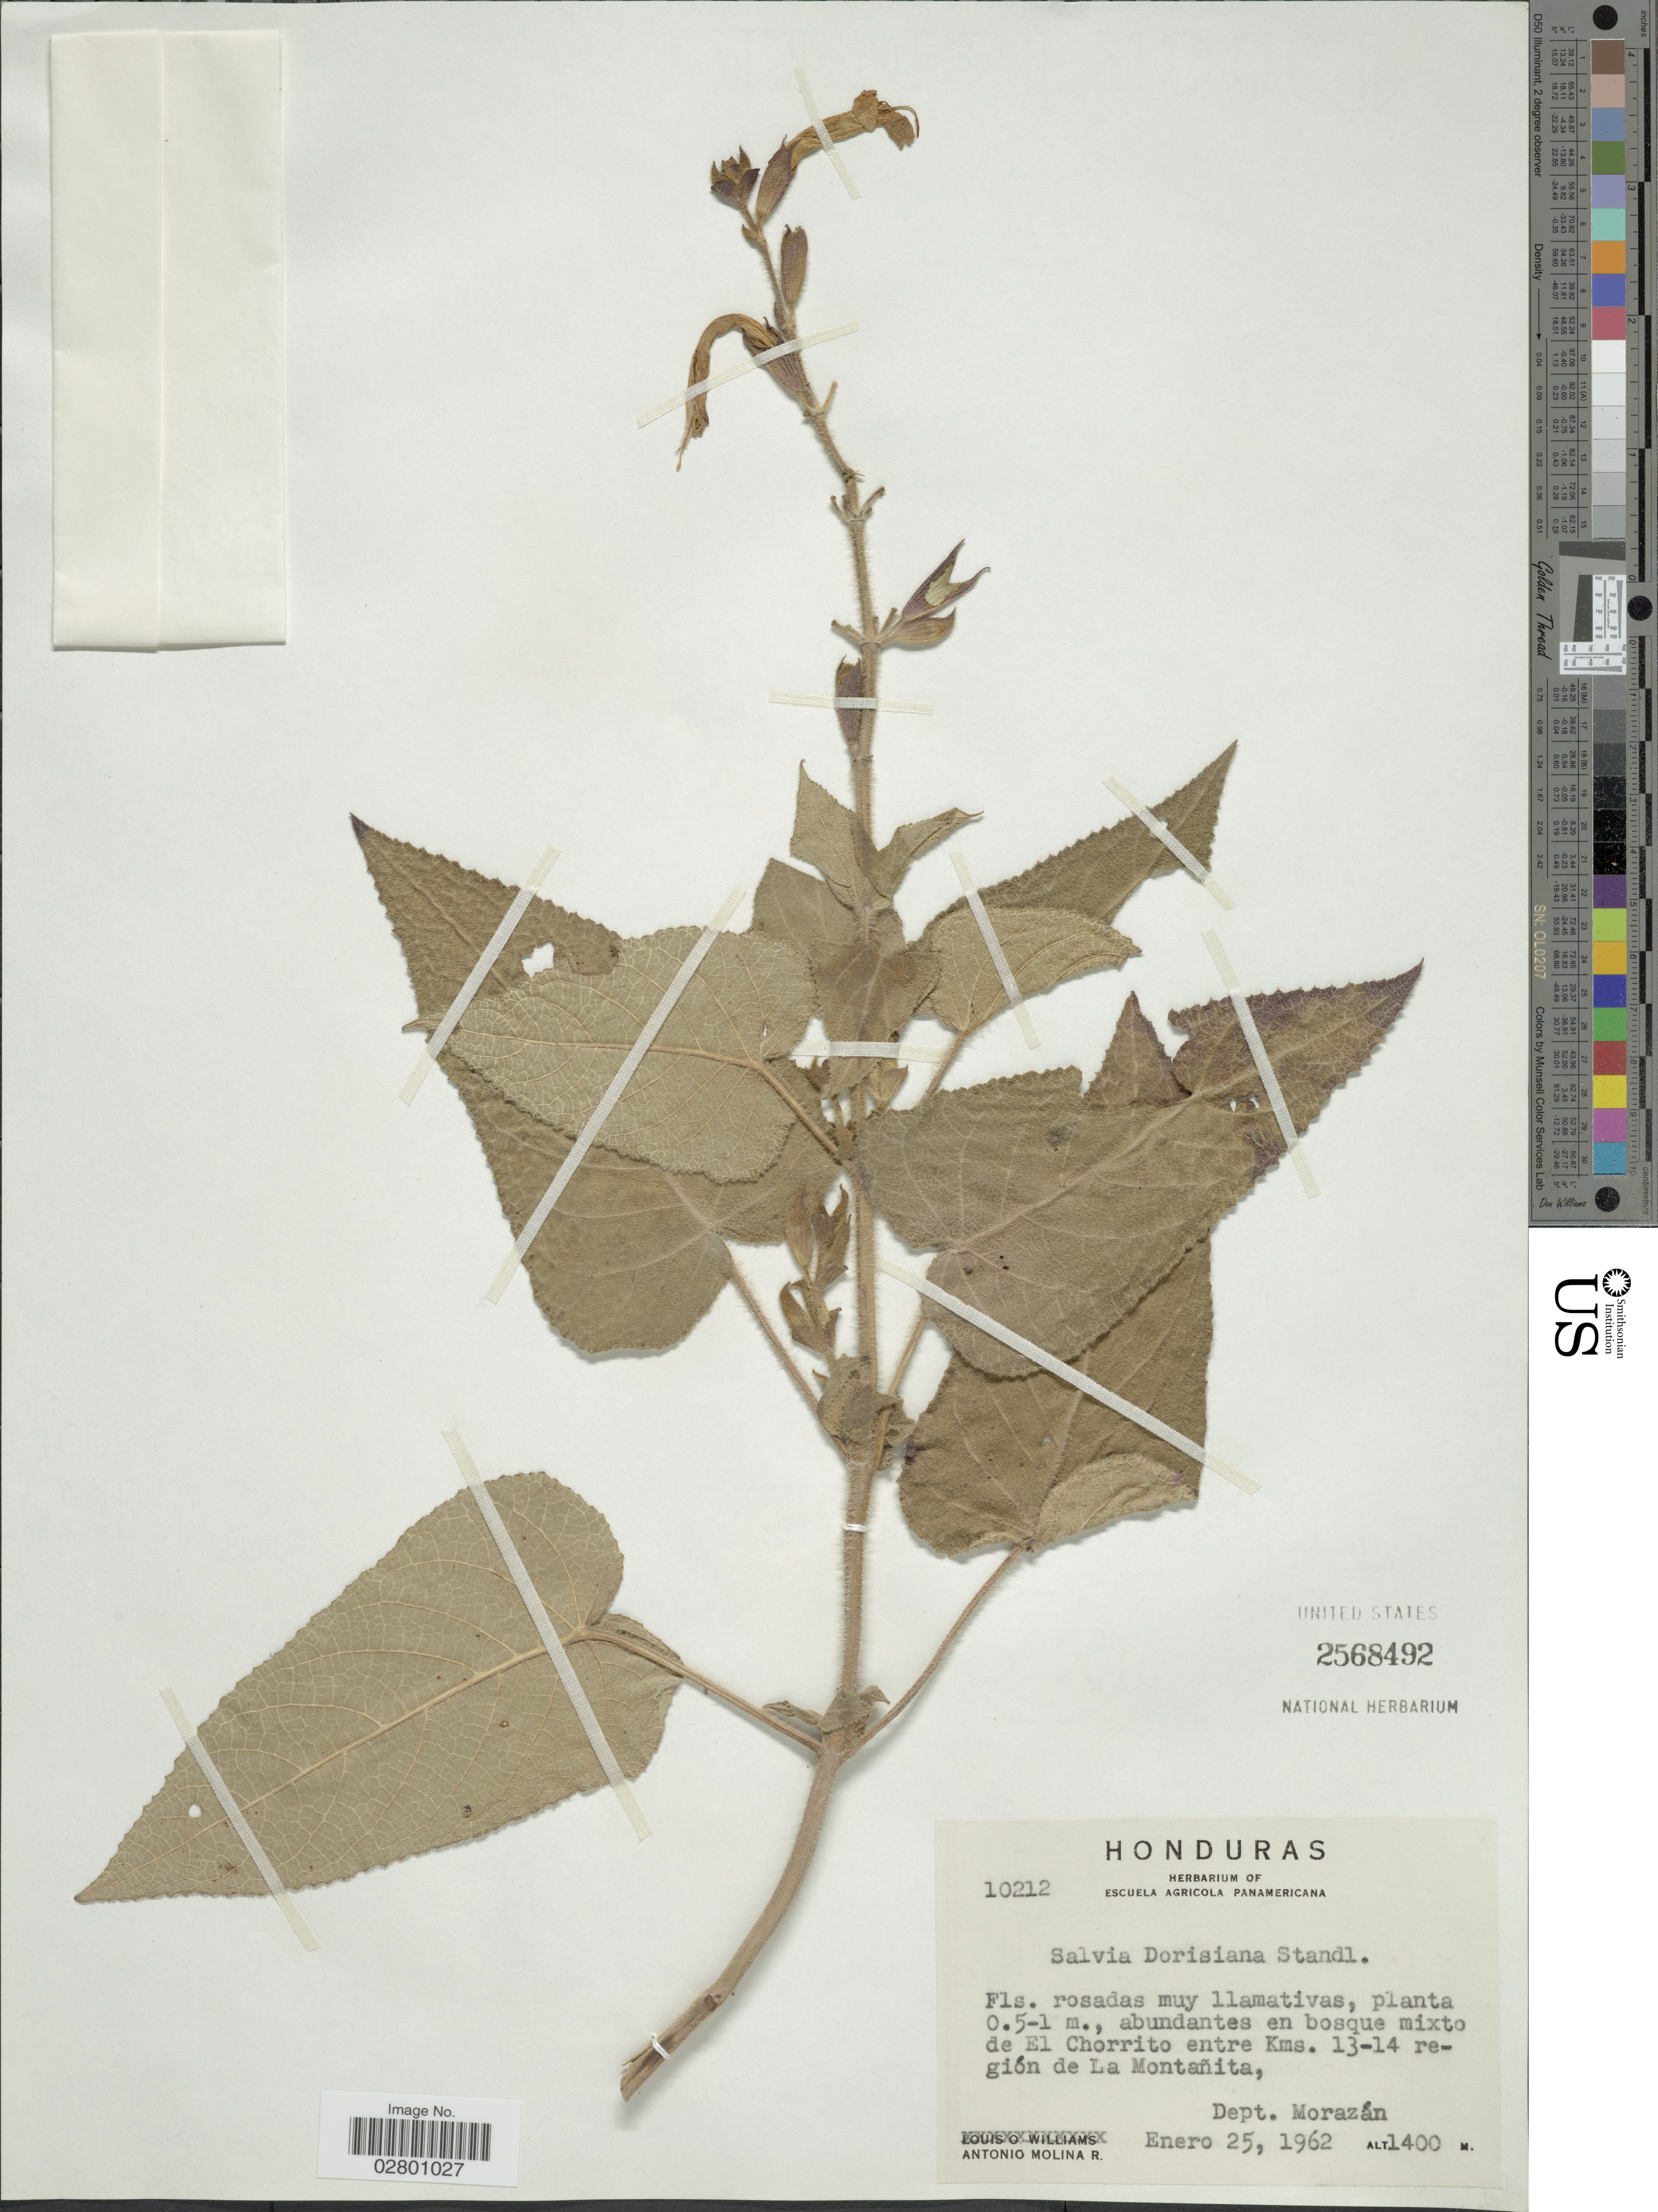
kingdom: Plantae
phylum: Tracheophyta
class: Magnoliopsida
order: Lamiales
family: Lamiaceae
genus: Salvia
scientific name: Salvia dorisiana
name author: Standl.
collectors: A. Molina R.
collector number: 10212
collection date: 1962-01-25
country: Honduras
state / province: Fco. Morazán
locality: Abundantes en bosque mixto de El Chorrito entre Kms. 13-14 región de la Montañita, Dept. Morazán.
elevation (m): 1400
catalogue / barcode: US 2568492